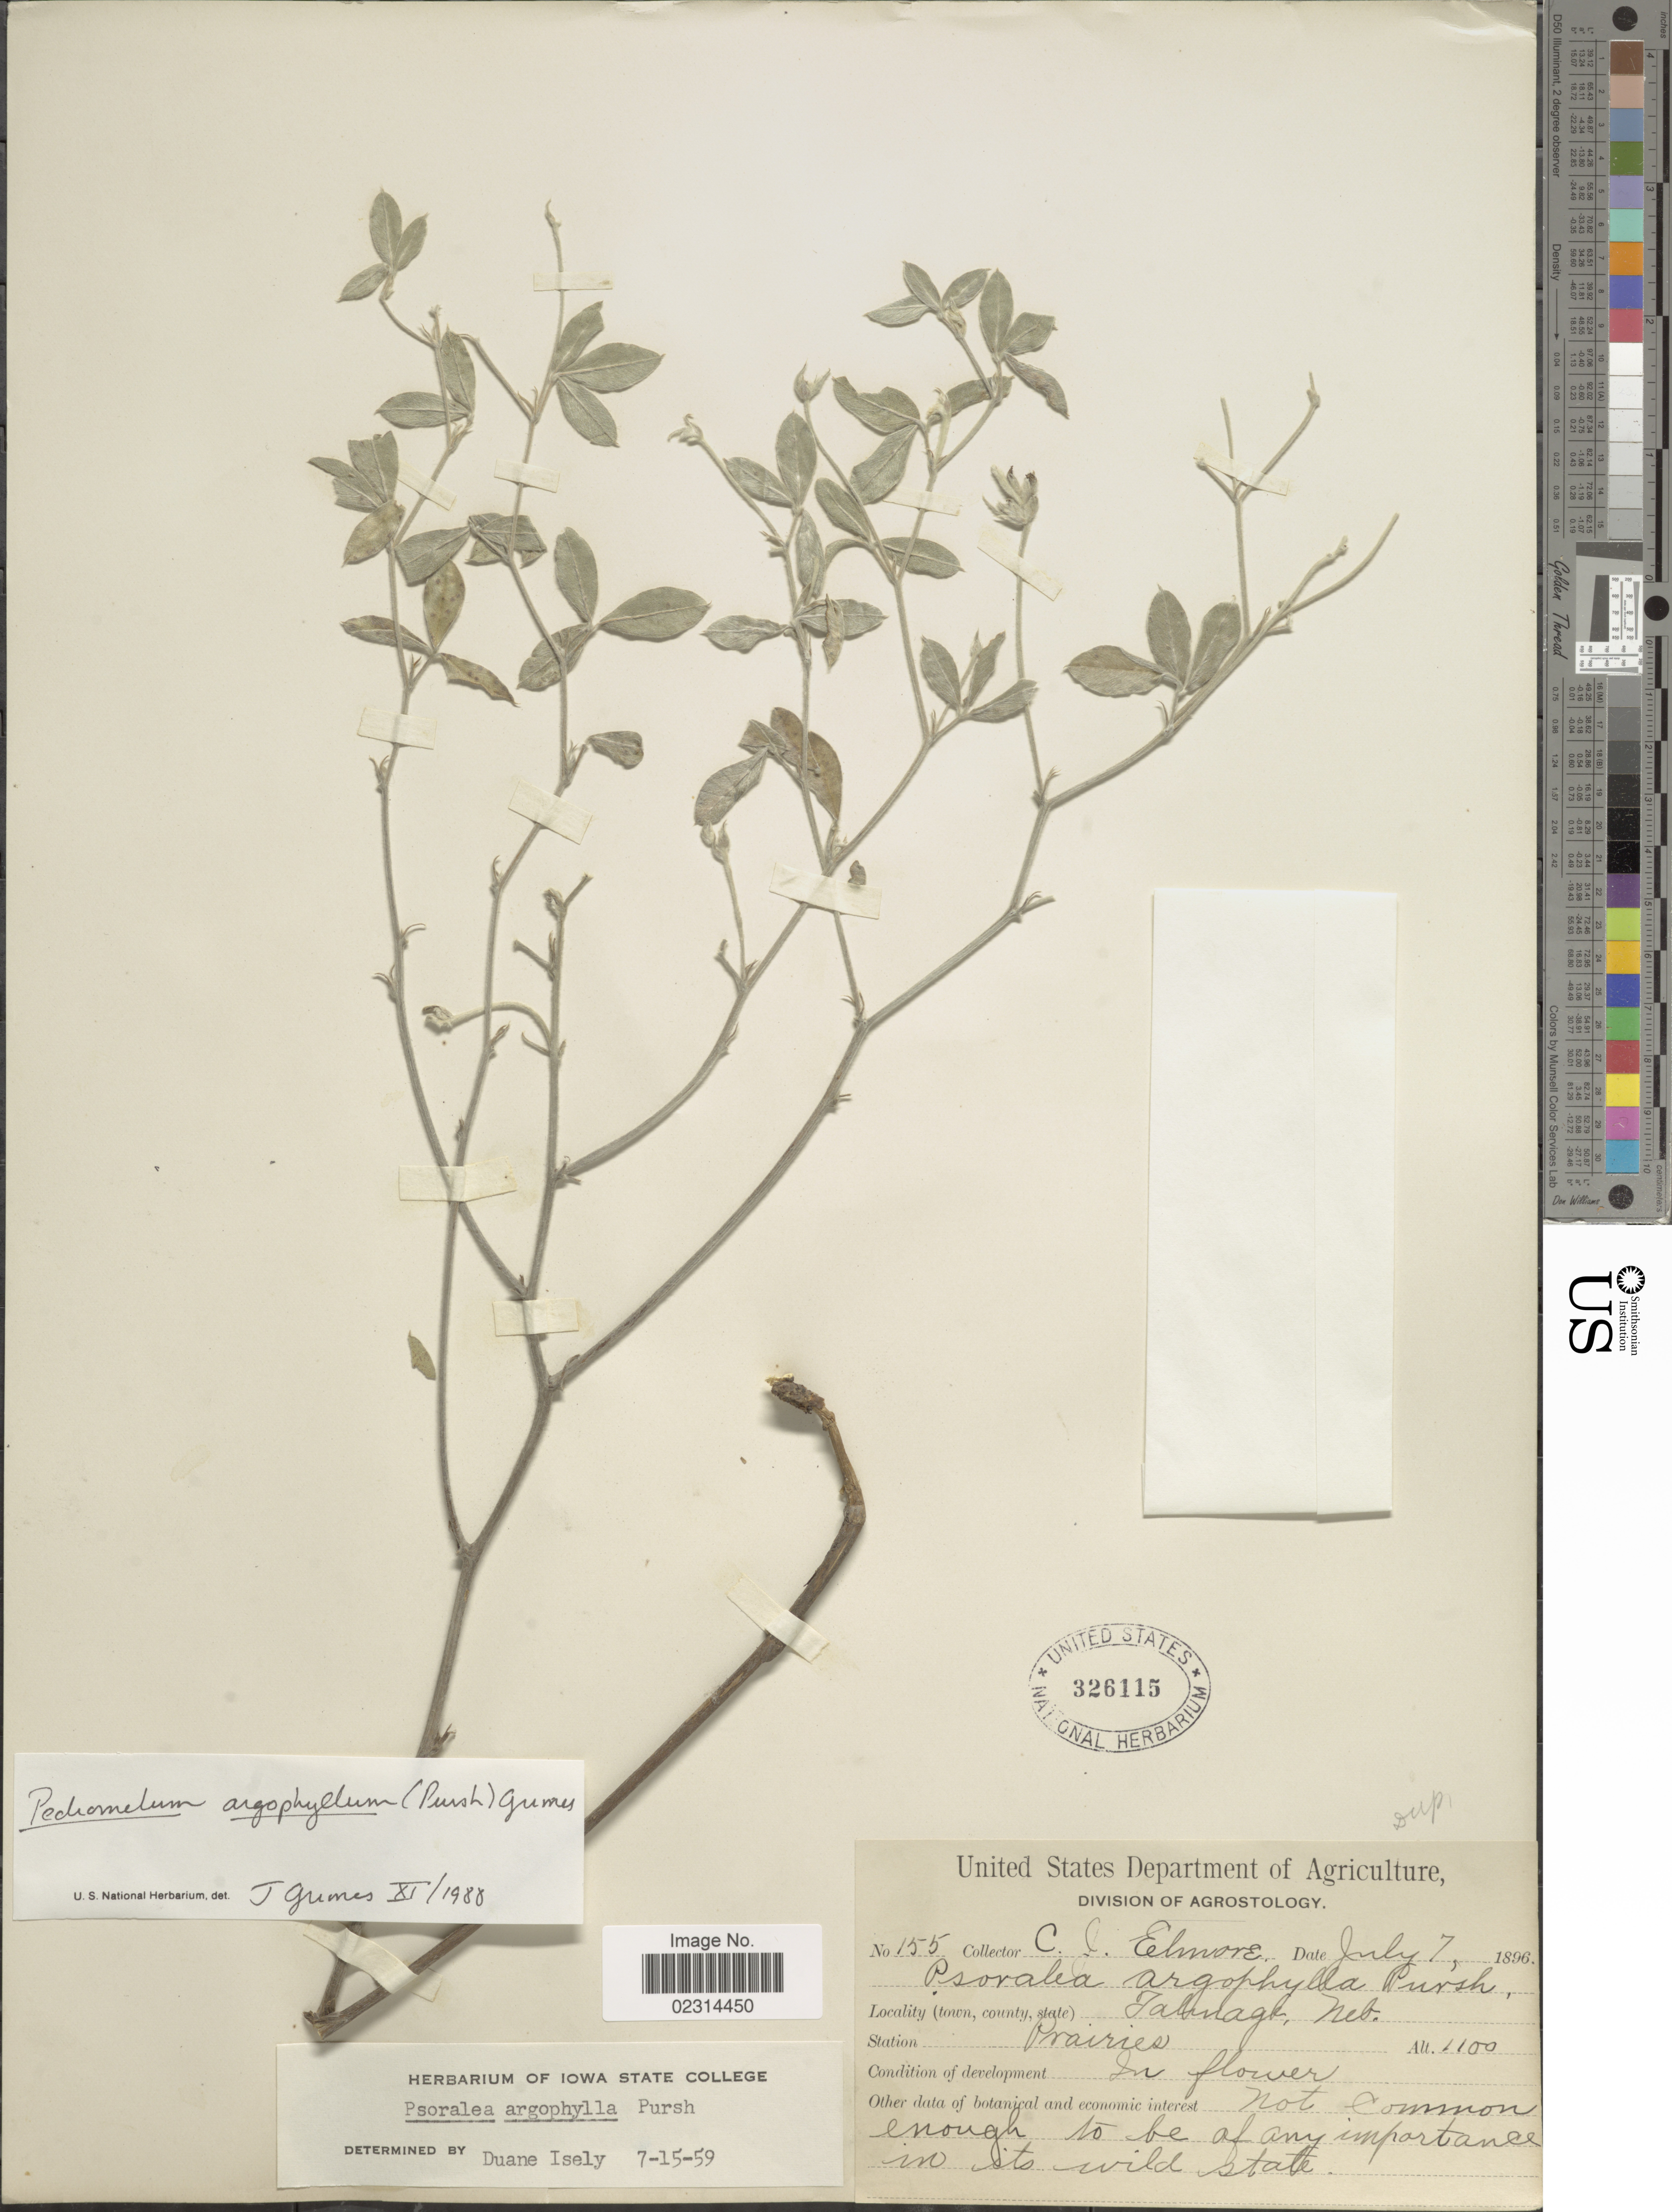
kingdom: Plantae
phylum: Tracheophyta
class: Magnoliopsida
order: Fabales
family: Fabaceae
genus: Pediomelum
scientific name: Pediomelum argophyllum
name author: (Pursh) J.W. Grimes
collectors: C. Elmore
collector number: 155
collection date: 1896-07-07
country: United States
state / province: Nebraska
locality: Talmage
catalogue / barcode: US 326115